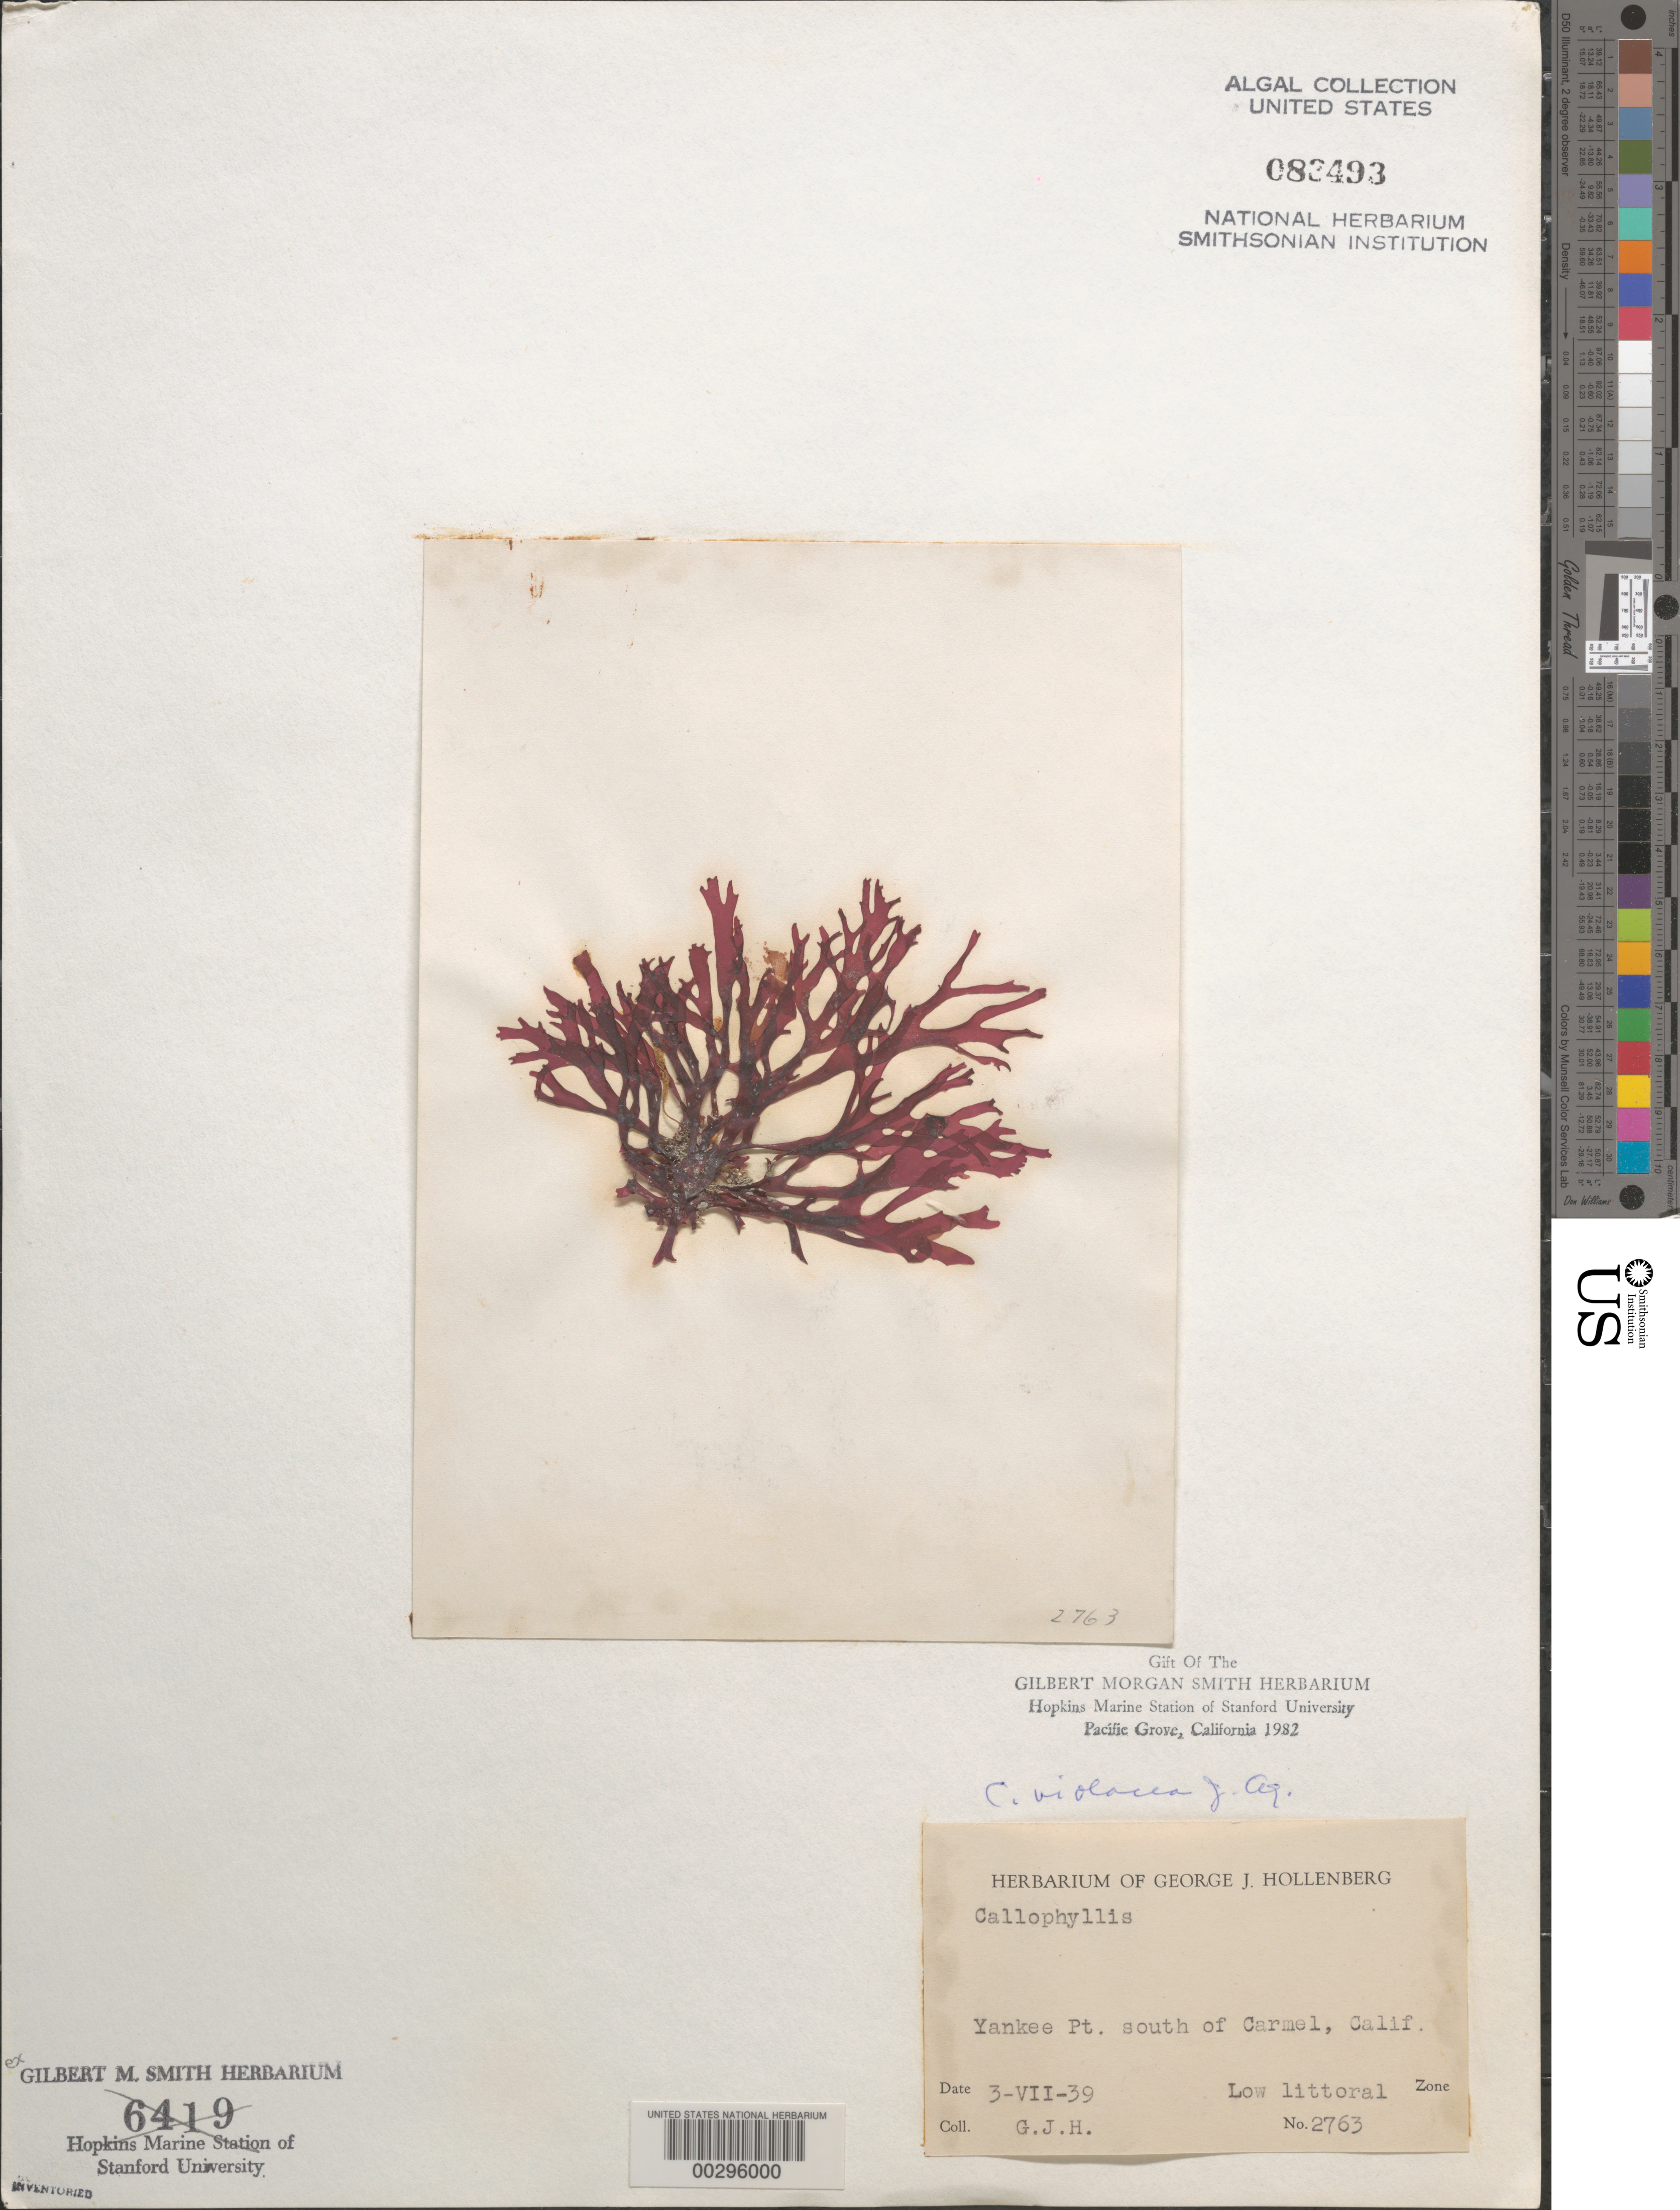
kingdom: Plantae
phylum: Rhodophyta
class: Florideophyceae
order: Gigartinales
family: Kallymeniaceae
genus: Callophyllis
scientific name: Callophyllis violacea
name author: J. Agardh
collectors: G. Hollenberg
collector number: GJH 2763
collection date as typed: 03 Jul 1939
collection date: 1939-07-03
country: United States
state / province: California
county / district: Monterey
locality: Yankee Point, south of carmel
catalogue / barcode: US 83493